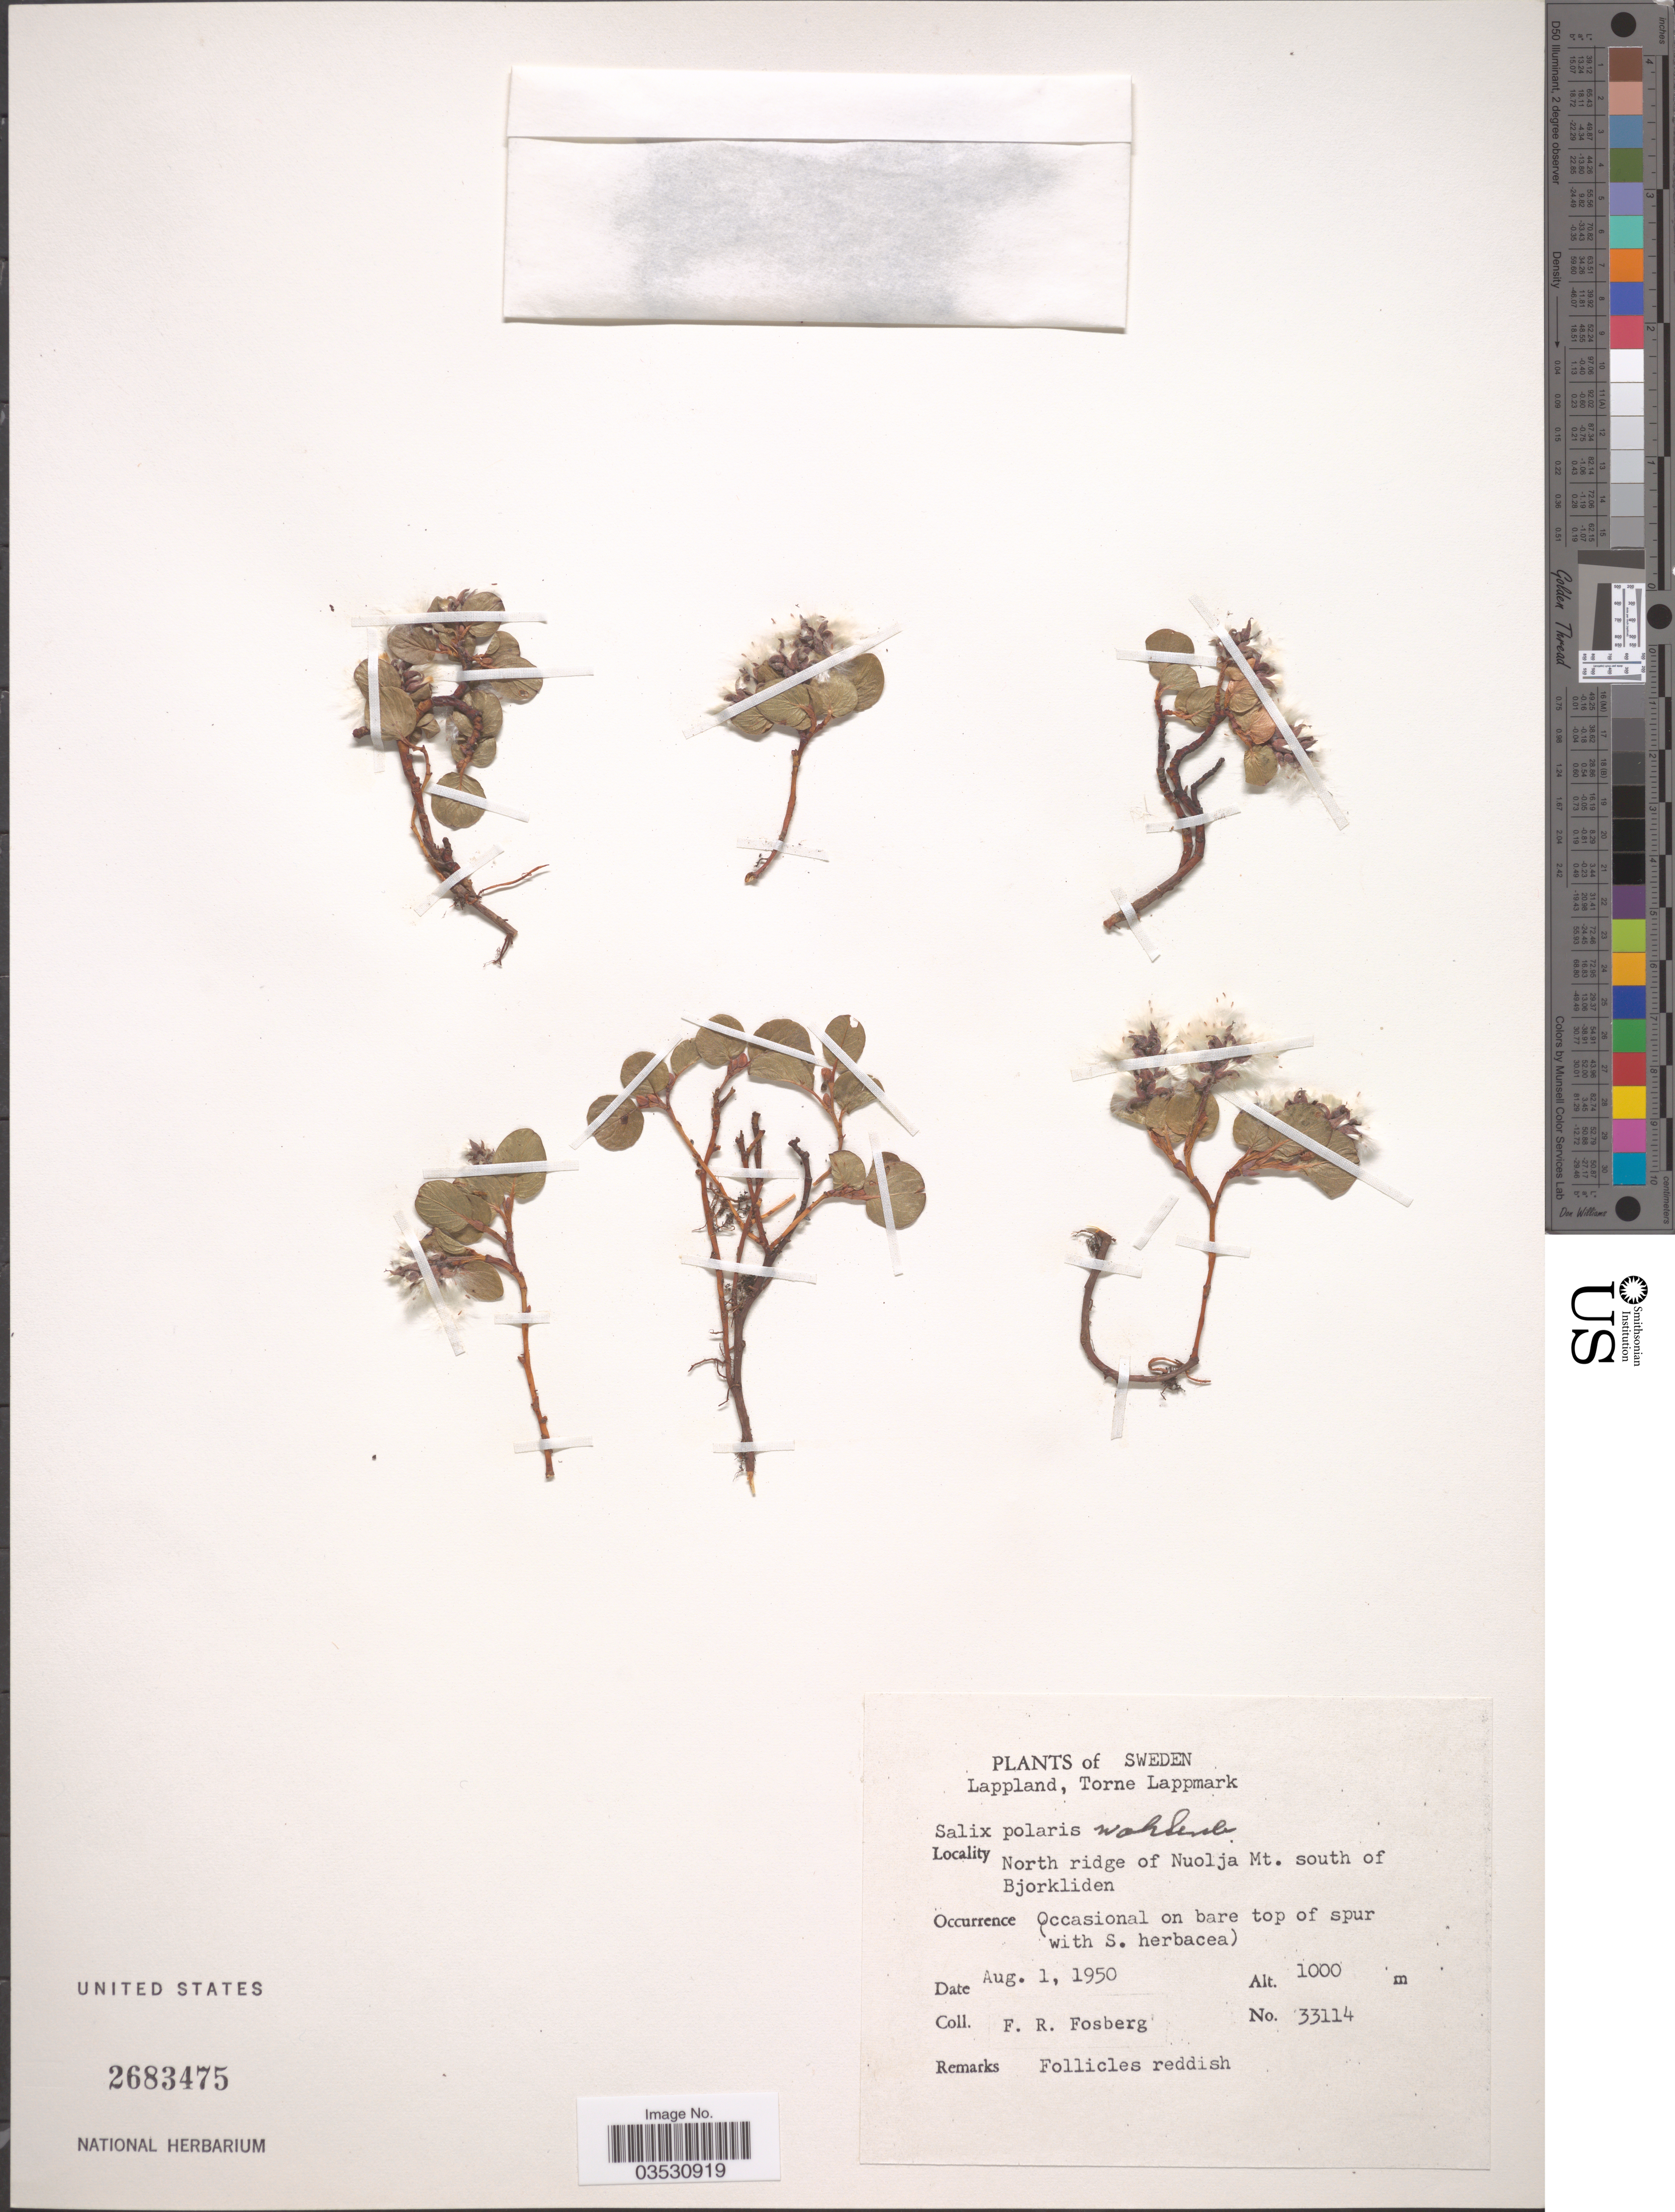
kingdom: Plantae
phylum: Tracheophyta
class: Magnoliopsida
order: Malpighiales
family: Salicaceae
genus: Salix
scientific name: Salix polaris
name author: Wahlenb.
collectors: F. R. Fosberg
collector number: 33114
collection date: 1950-08-01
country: Sweden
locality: Lappland, Torne Lappmark. North ridge of Nuolja Mt. south of Bjorkliden.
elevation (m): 1000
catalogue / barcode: US 2683475